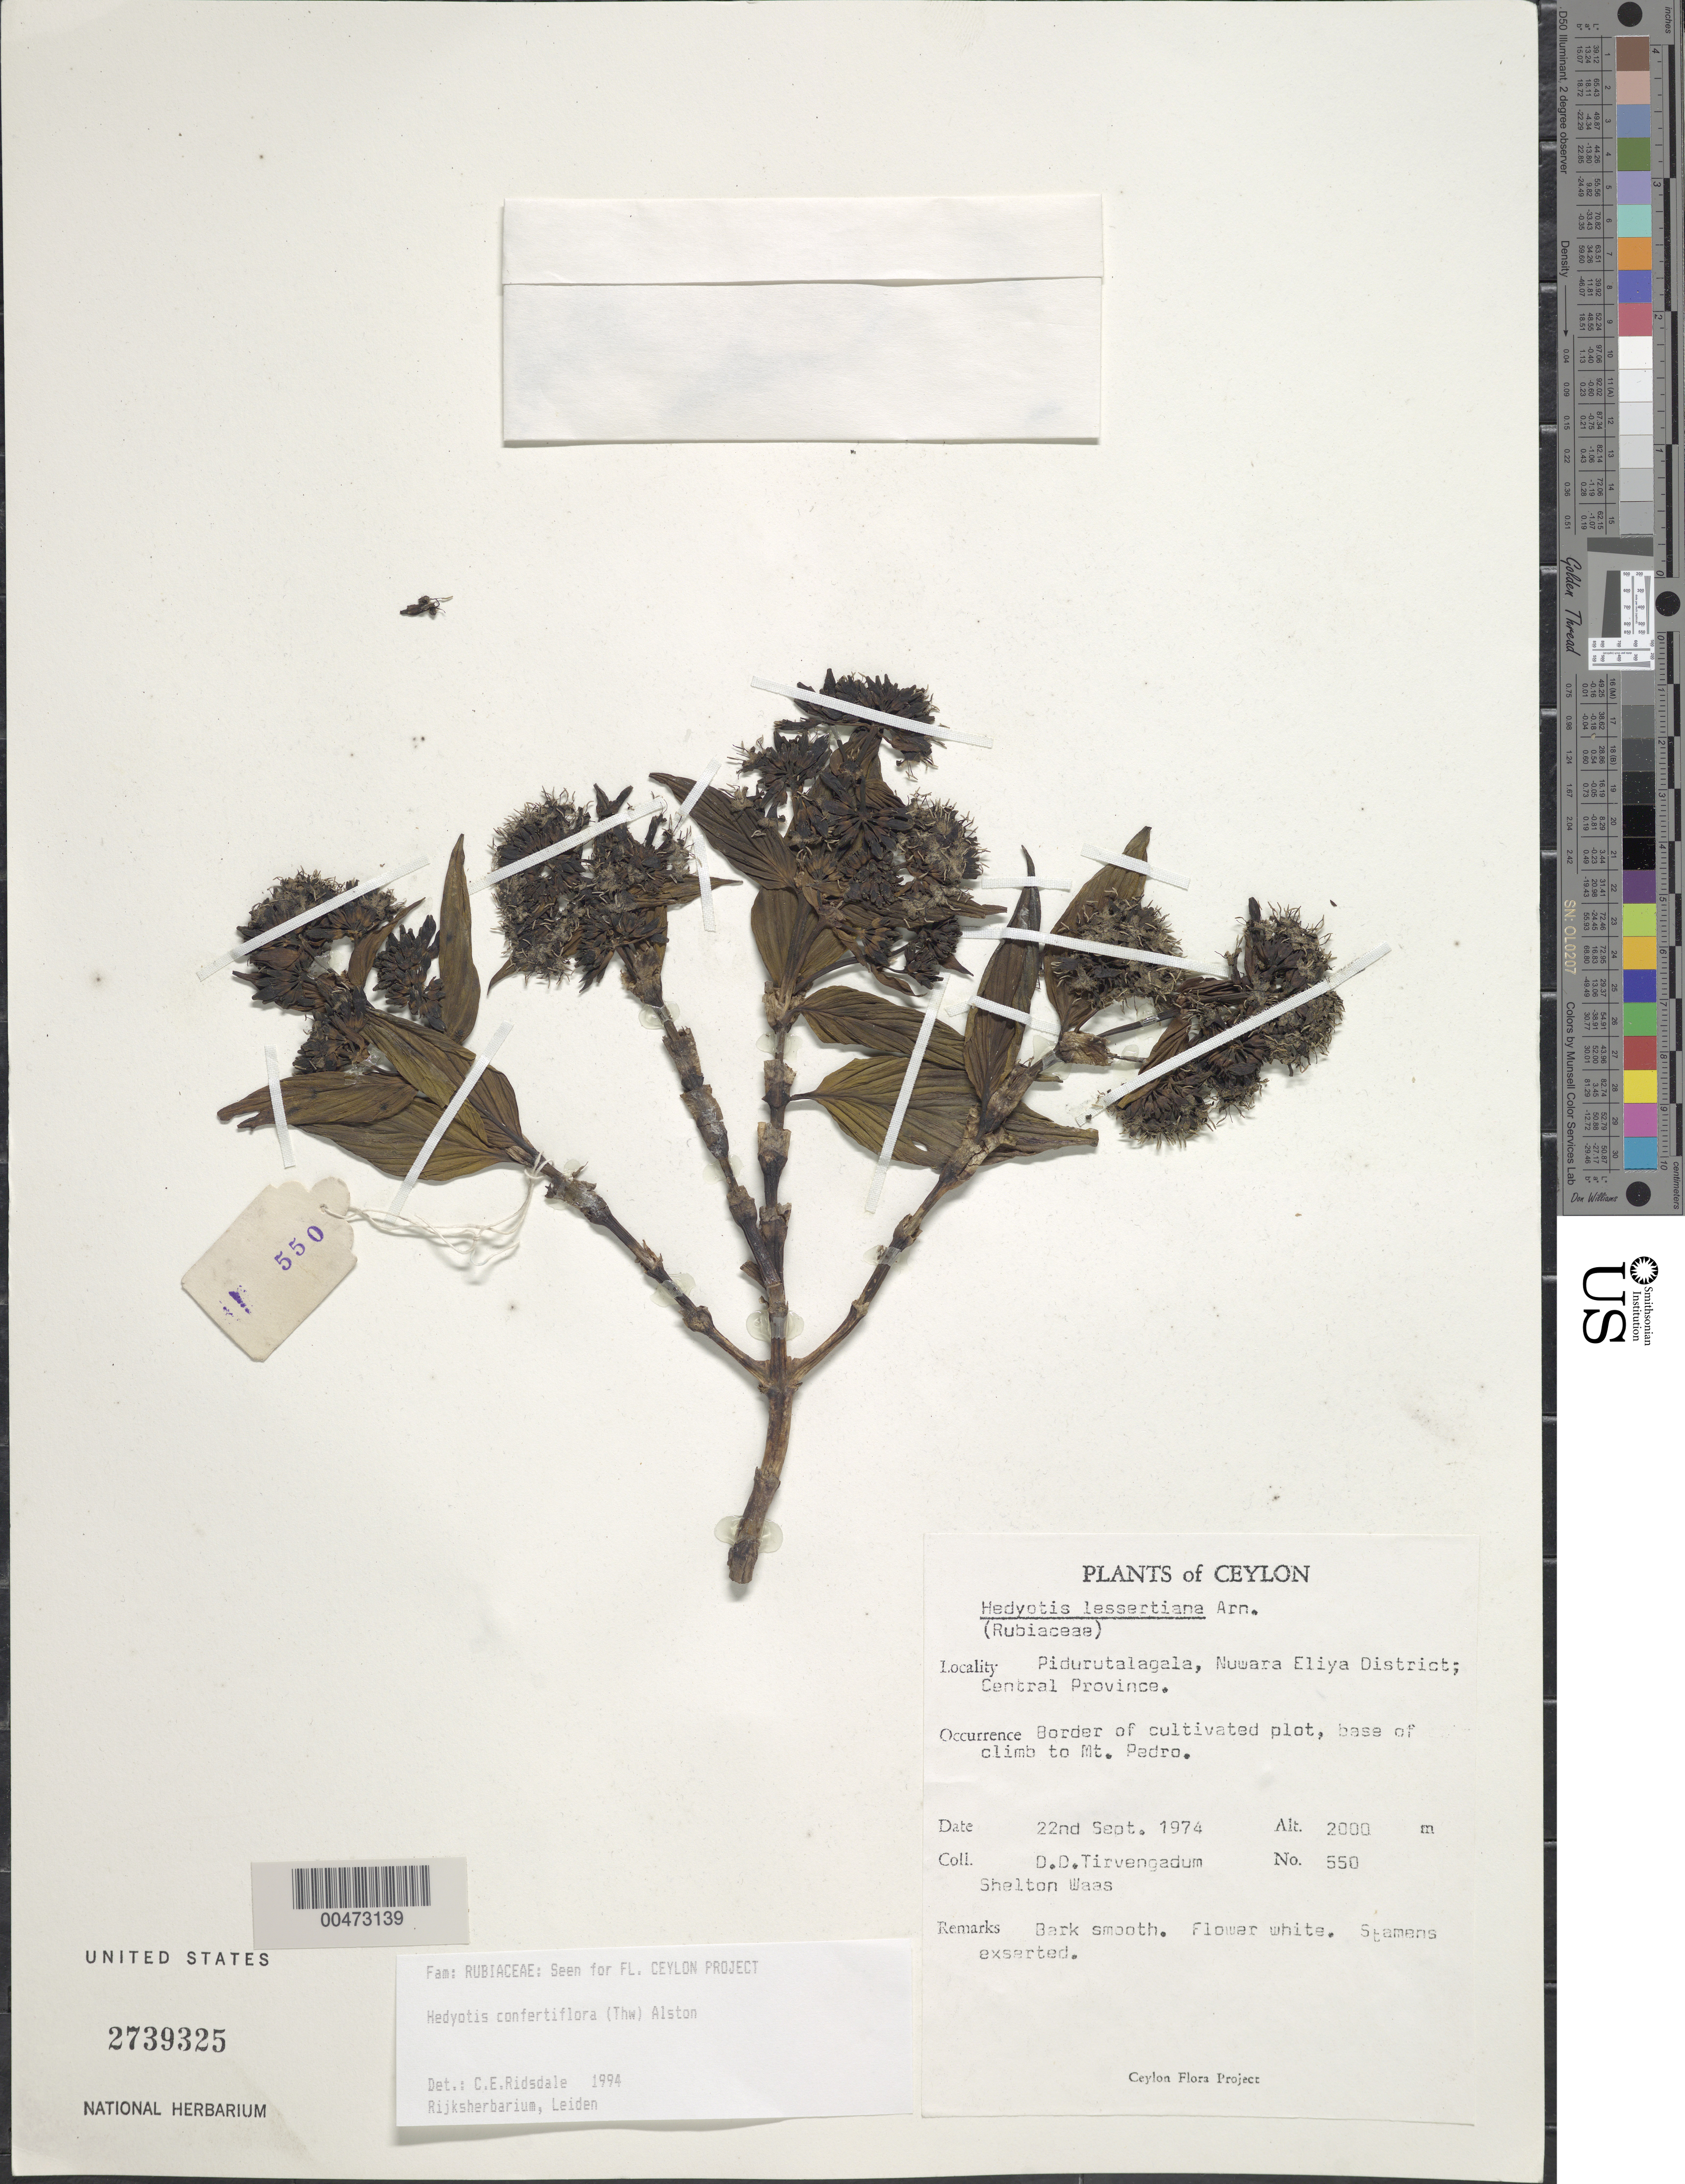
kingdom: Plantae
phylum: Tracheophyta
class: Magnoliopsida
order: Gentianales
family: Rubiaceae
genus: Hedyotis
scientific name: Hedyotis confertiflora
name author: (Thwaites) Alston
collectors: D. Tirvengadum & S. Waas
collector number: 550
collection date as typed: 22 Sep 1974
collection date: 1974-09-22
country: Sri Lanka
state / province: Central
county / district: Nuwara Eliya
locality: Pidurutalagala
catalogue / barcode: US 2739325